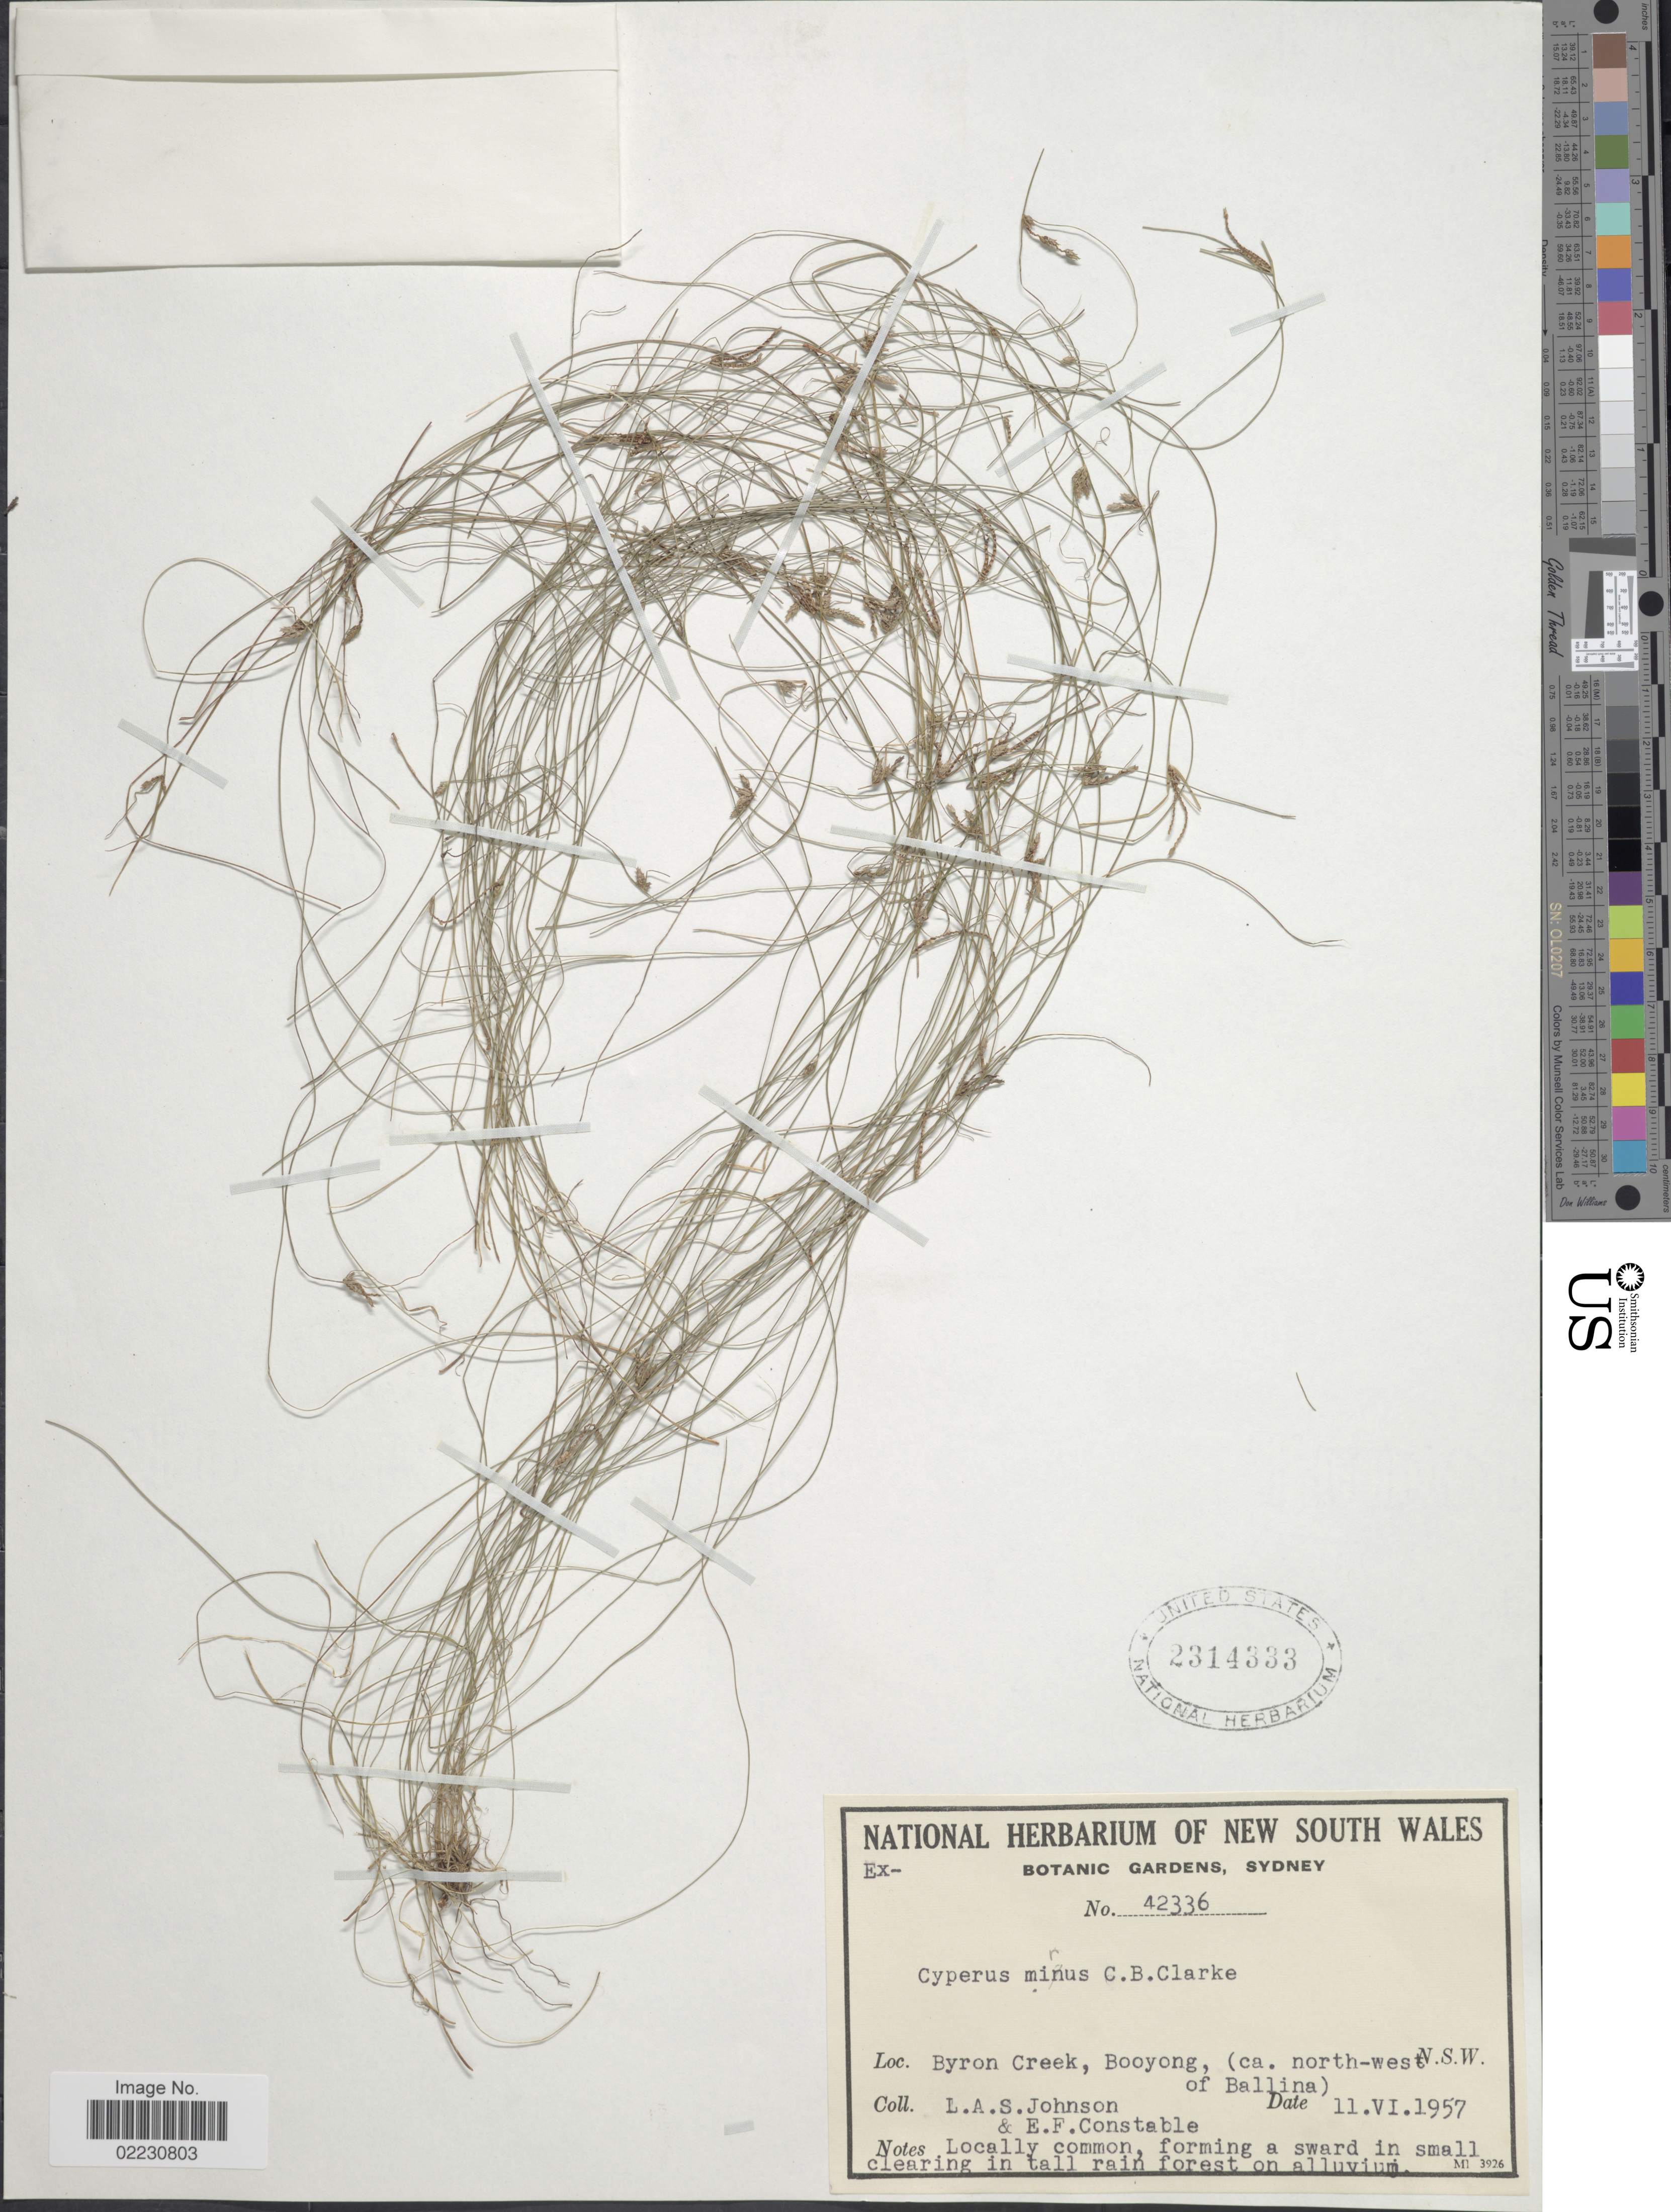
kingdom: Plantae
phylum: Tracheophyta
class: Liliopsida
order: Poales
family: Cyperaceae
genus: Cyperus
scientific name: Cyperus mirus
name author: C.B. Clarke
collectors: L. A. S. Johnson & E. F. Constable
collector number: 42336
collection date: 1957-06-11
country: Australia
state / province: New South Wales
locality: Byron Creek, Booyong (ca north-west of Ballina), N.S.W.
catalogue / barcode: US 2314333